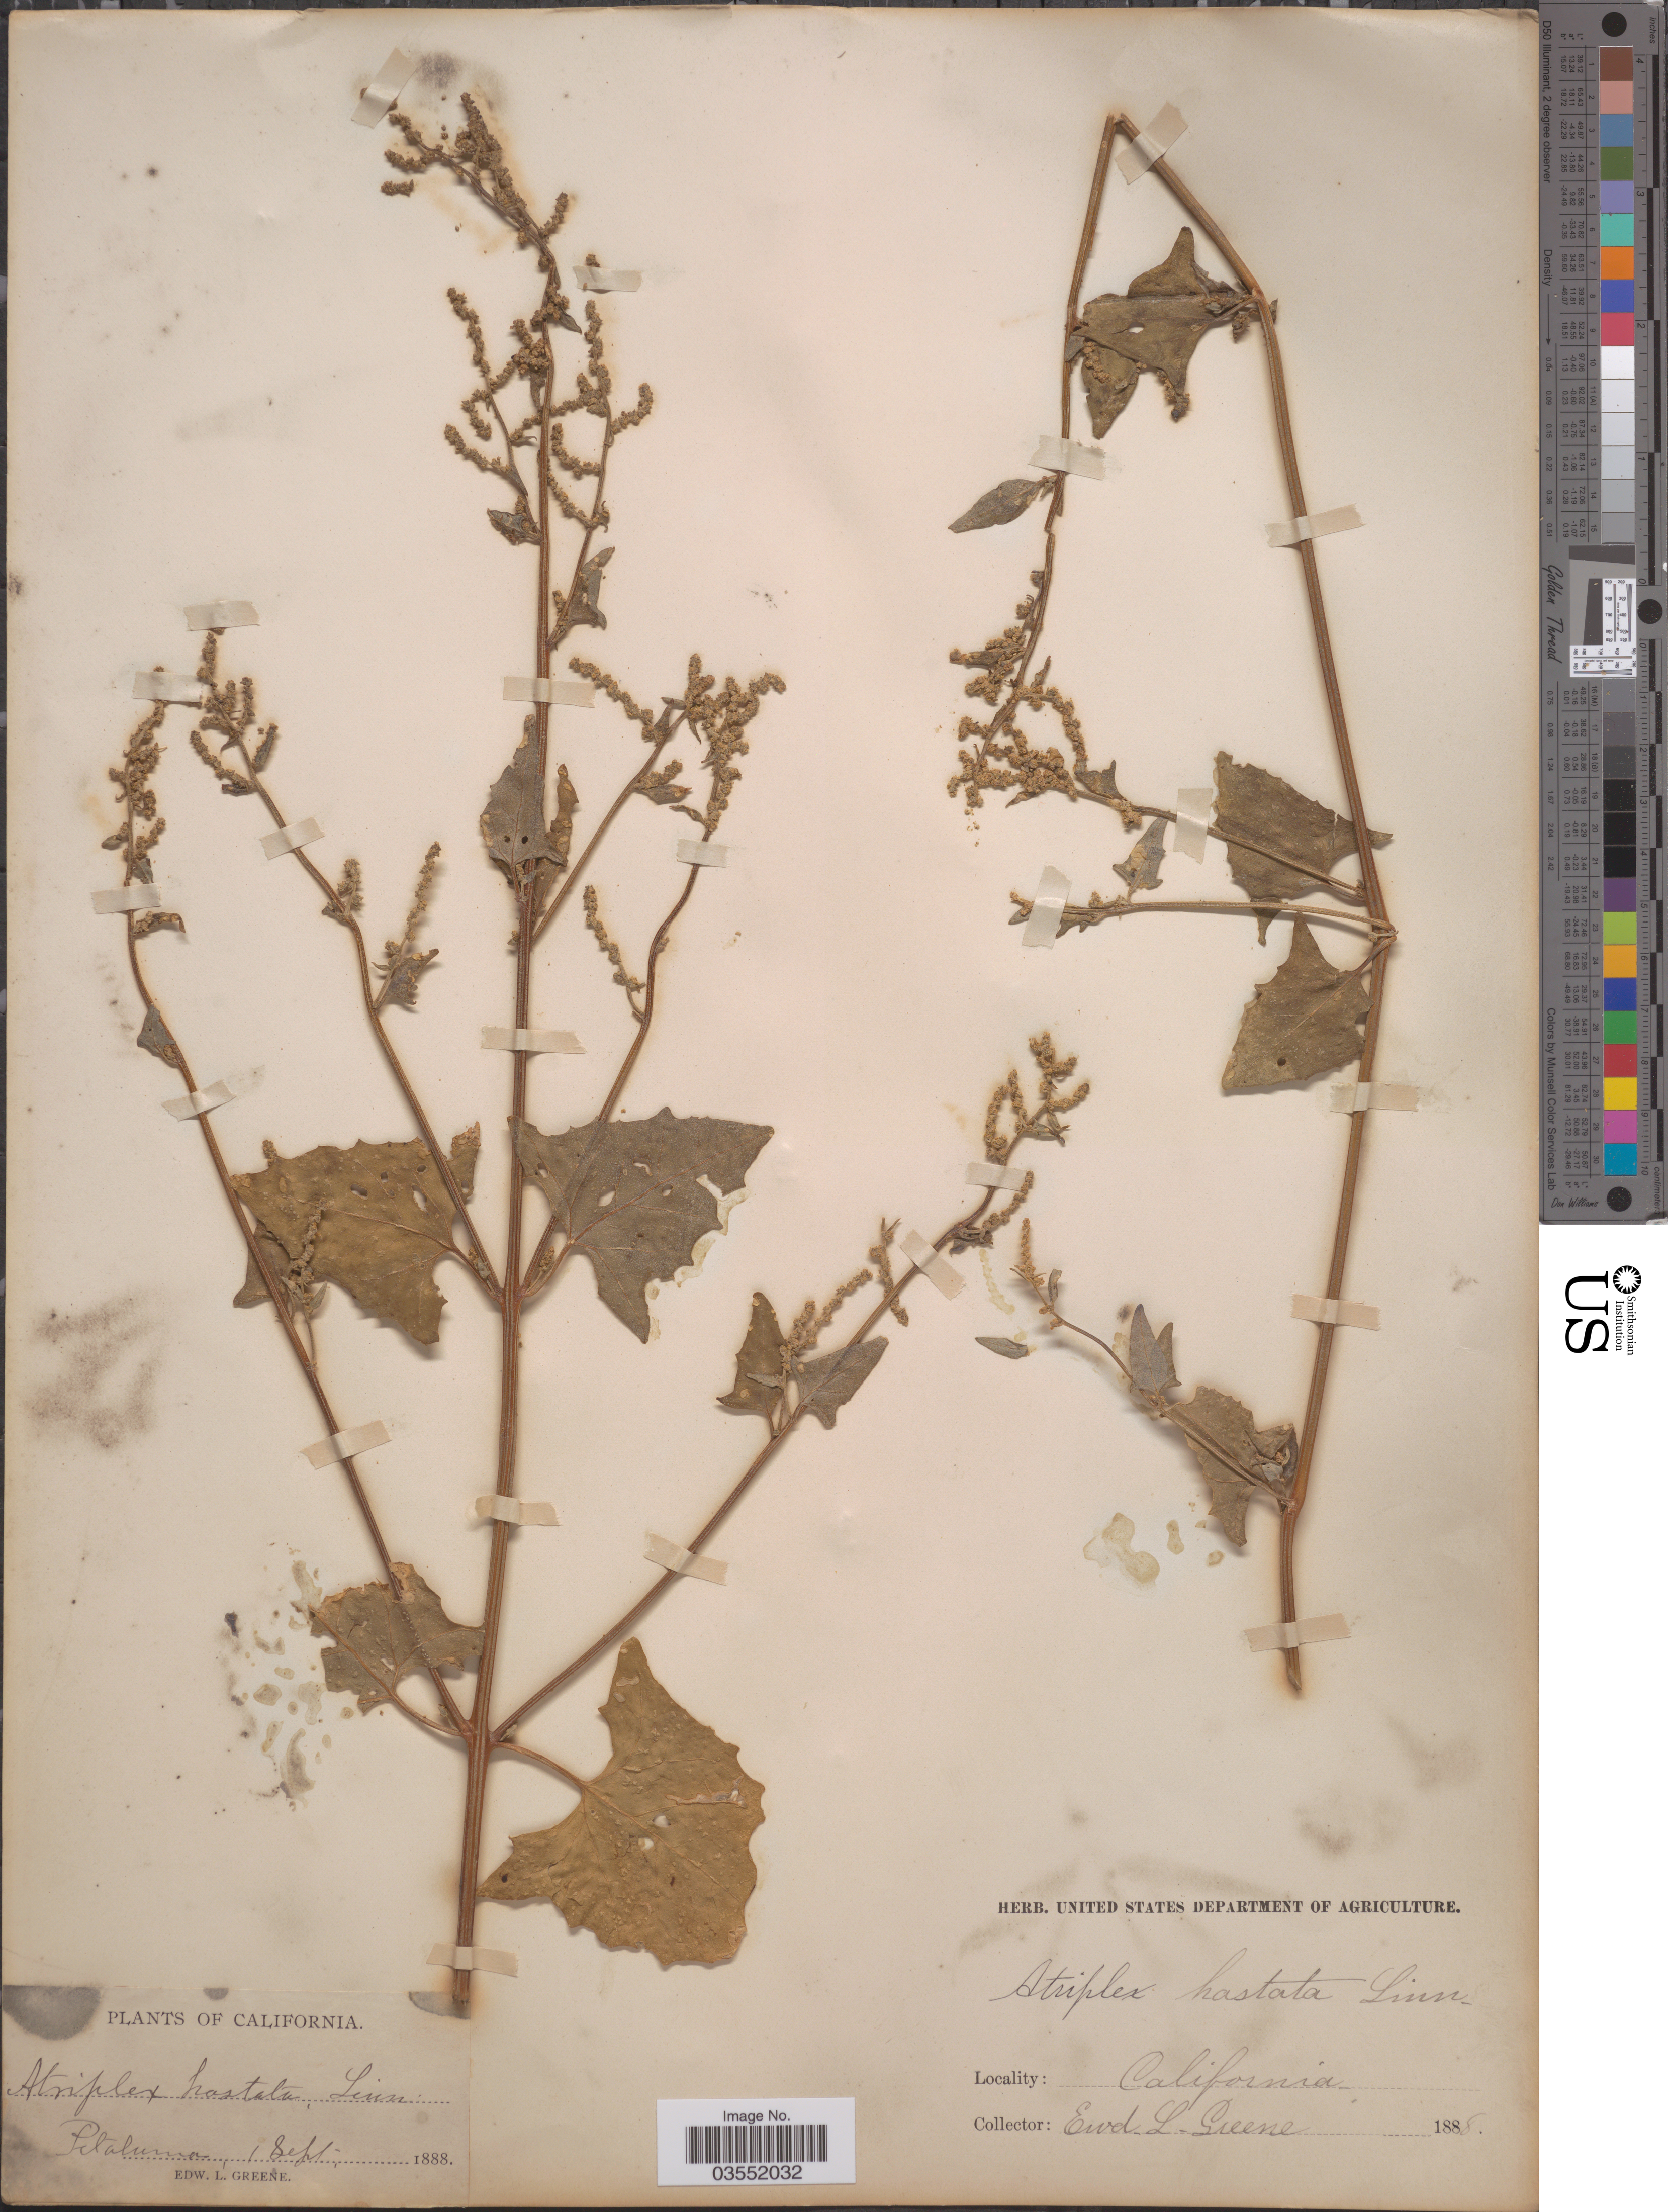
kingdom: Plantae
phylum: Tracheophyta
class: Magnoliopsida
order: Caryophyllales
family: Amaranthaceae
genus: Atriplex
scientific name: Atriplex hastata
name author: L.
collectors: E. L. Greene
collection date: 1888-09-01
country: United States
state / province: California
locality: Petaluma.